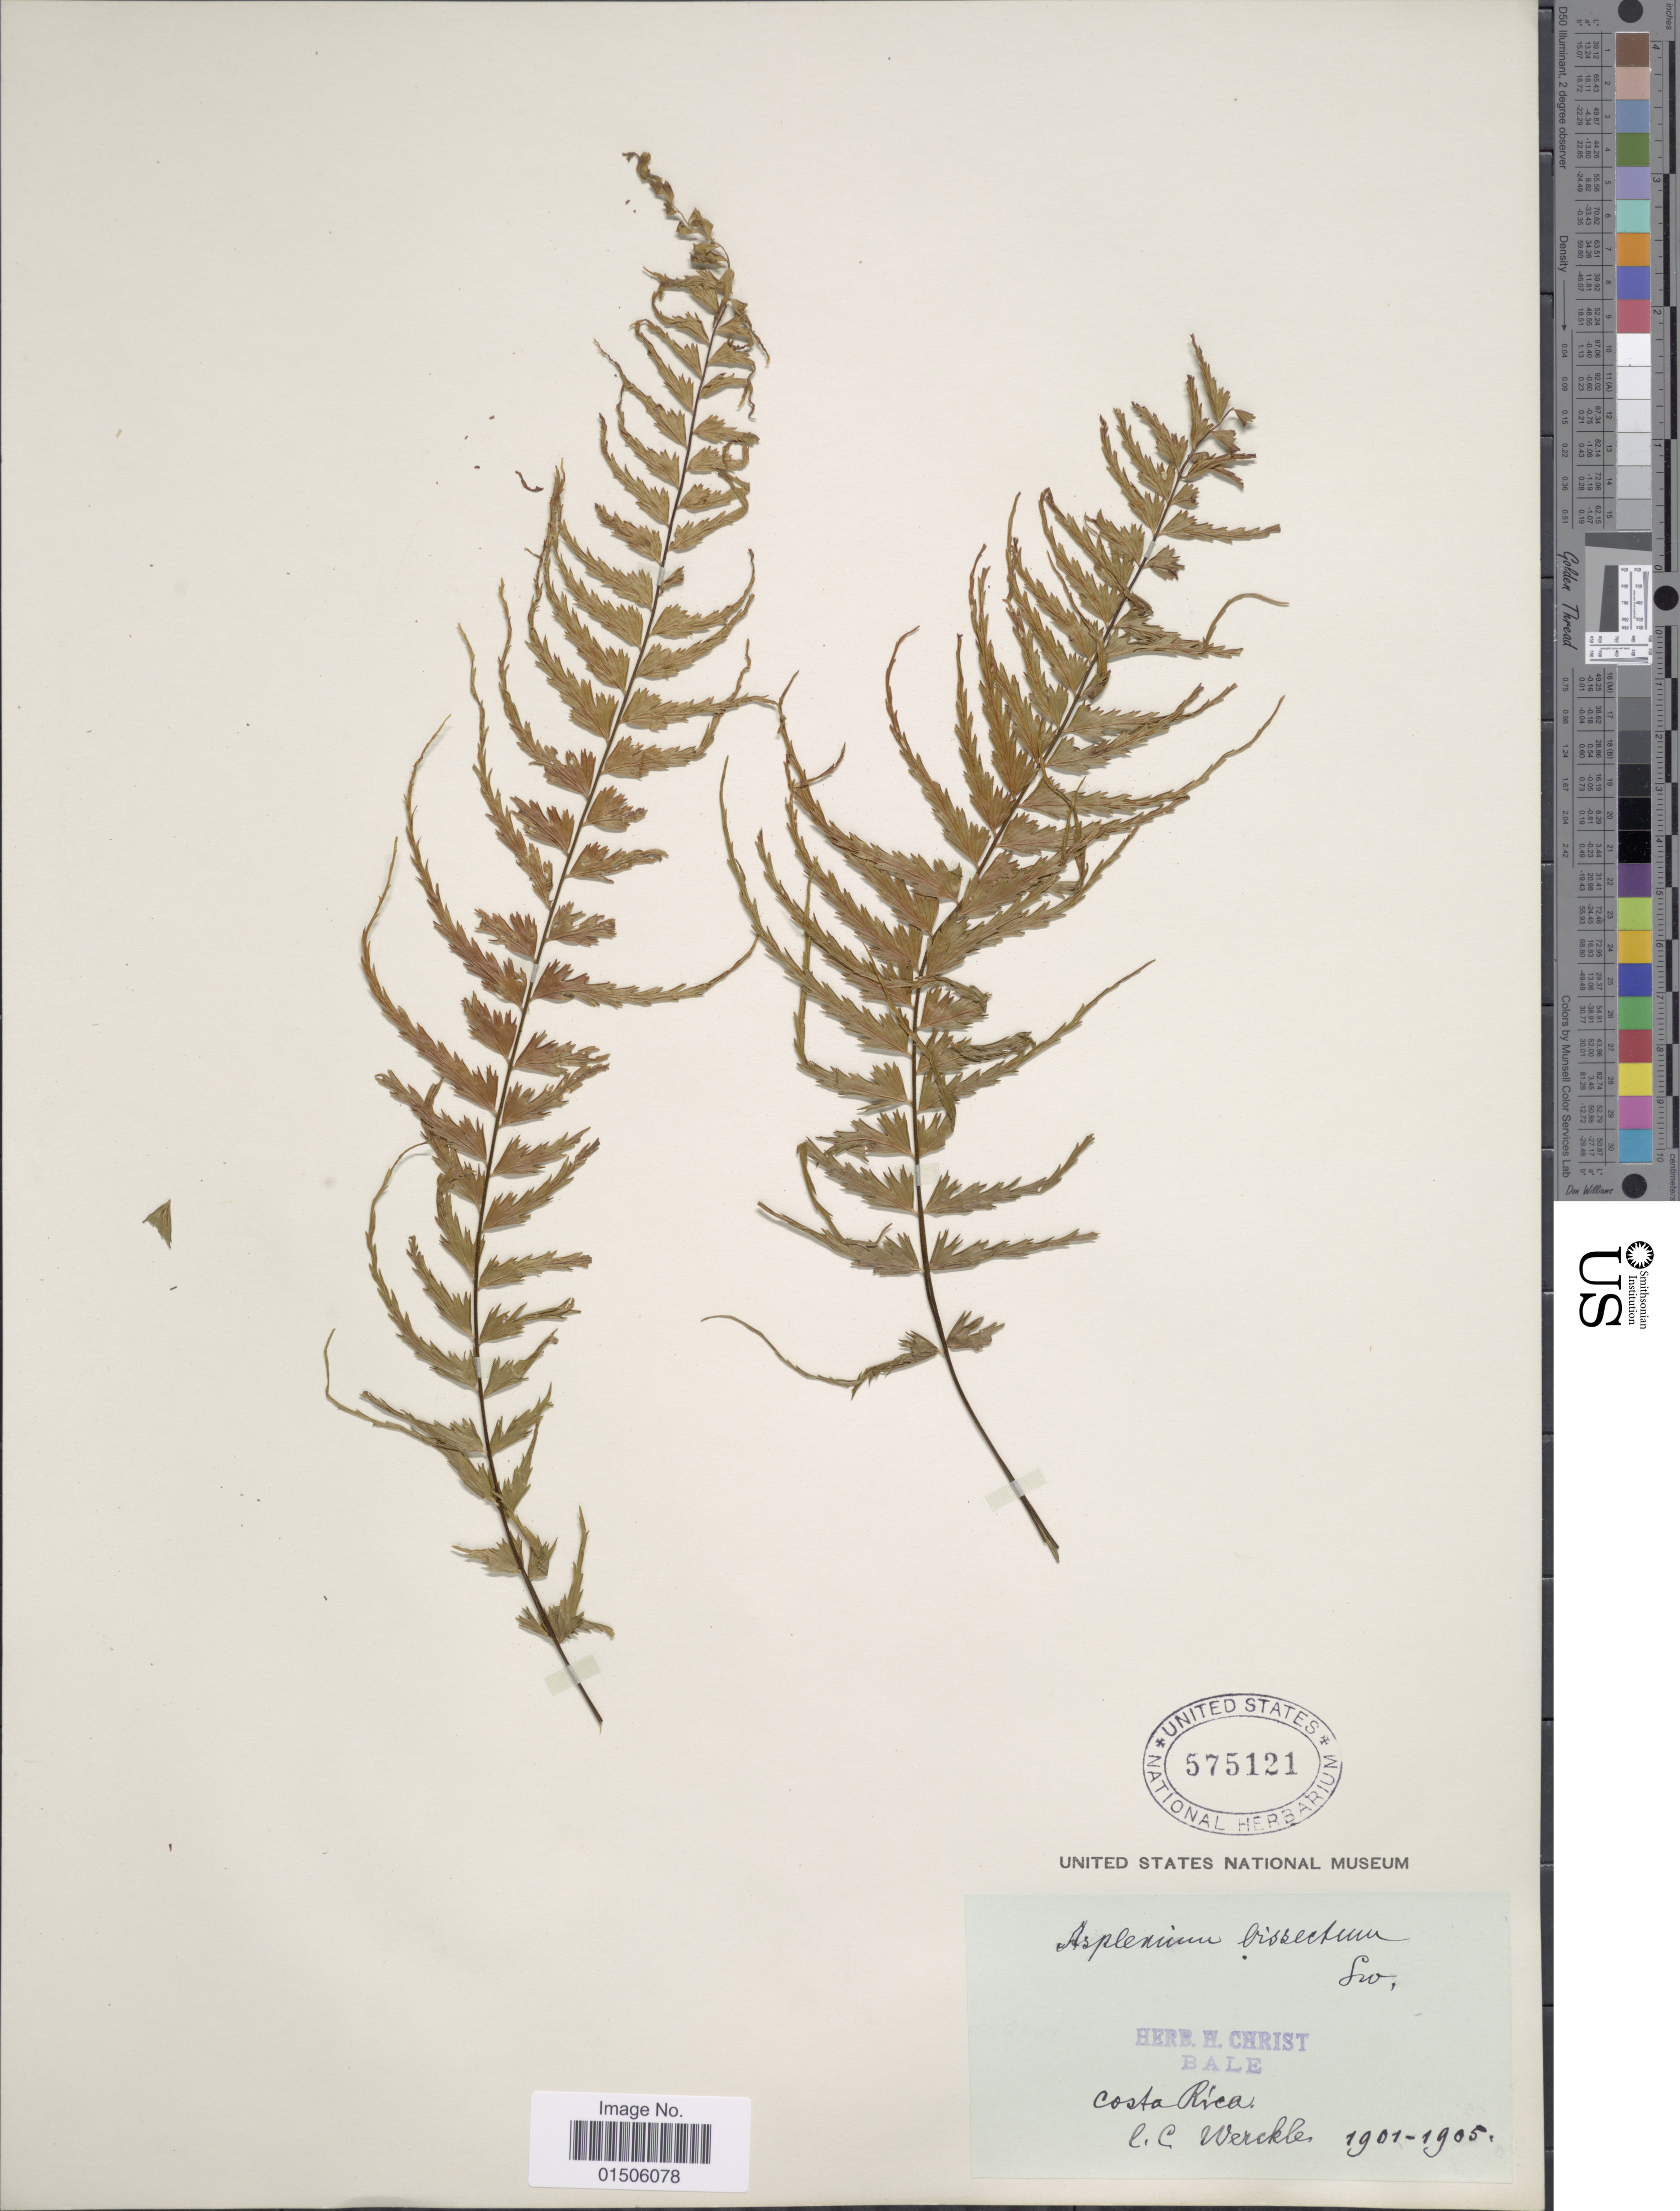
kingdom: Plantae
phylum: Tracheophyta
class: Polypodiopsida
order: Polypodiales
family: Aspleniaceae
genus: Asplenium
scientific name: Asplenium dissectum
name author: Sw.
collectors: C. C Wercklé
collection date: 1901/1905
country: Costa Rica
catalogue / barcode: US 575121